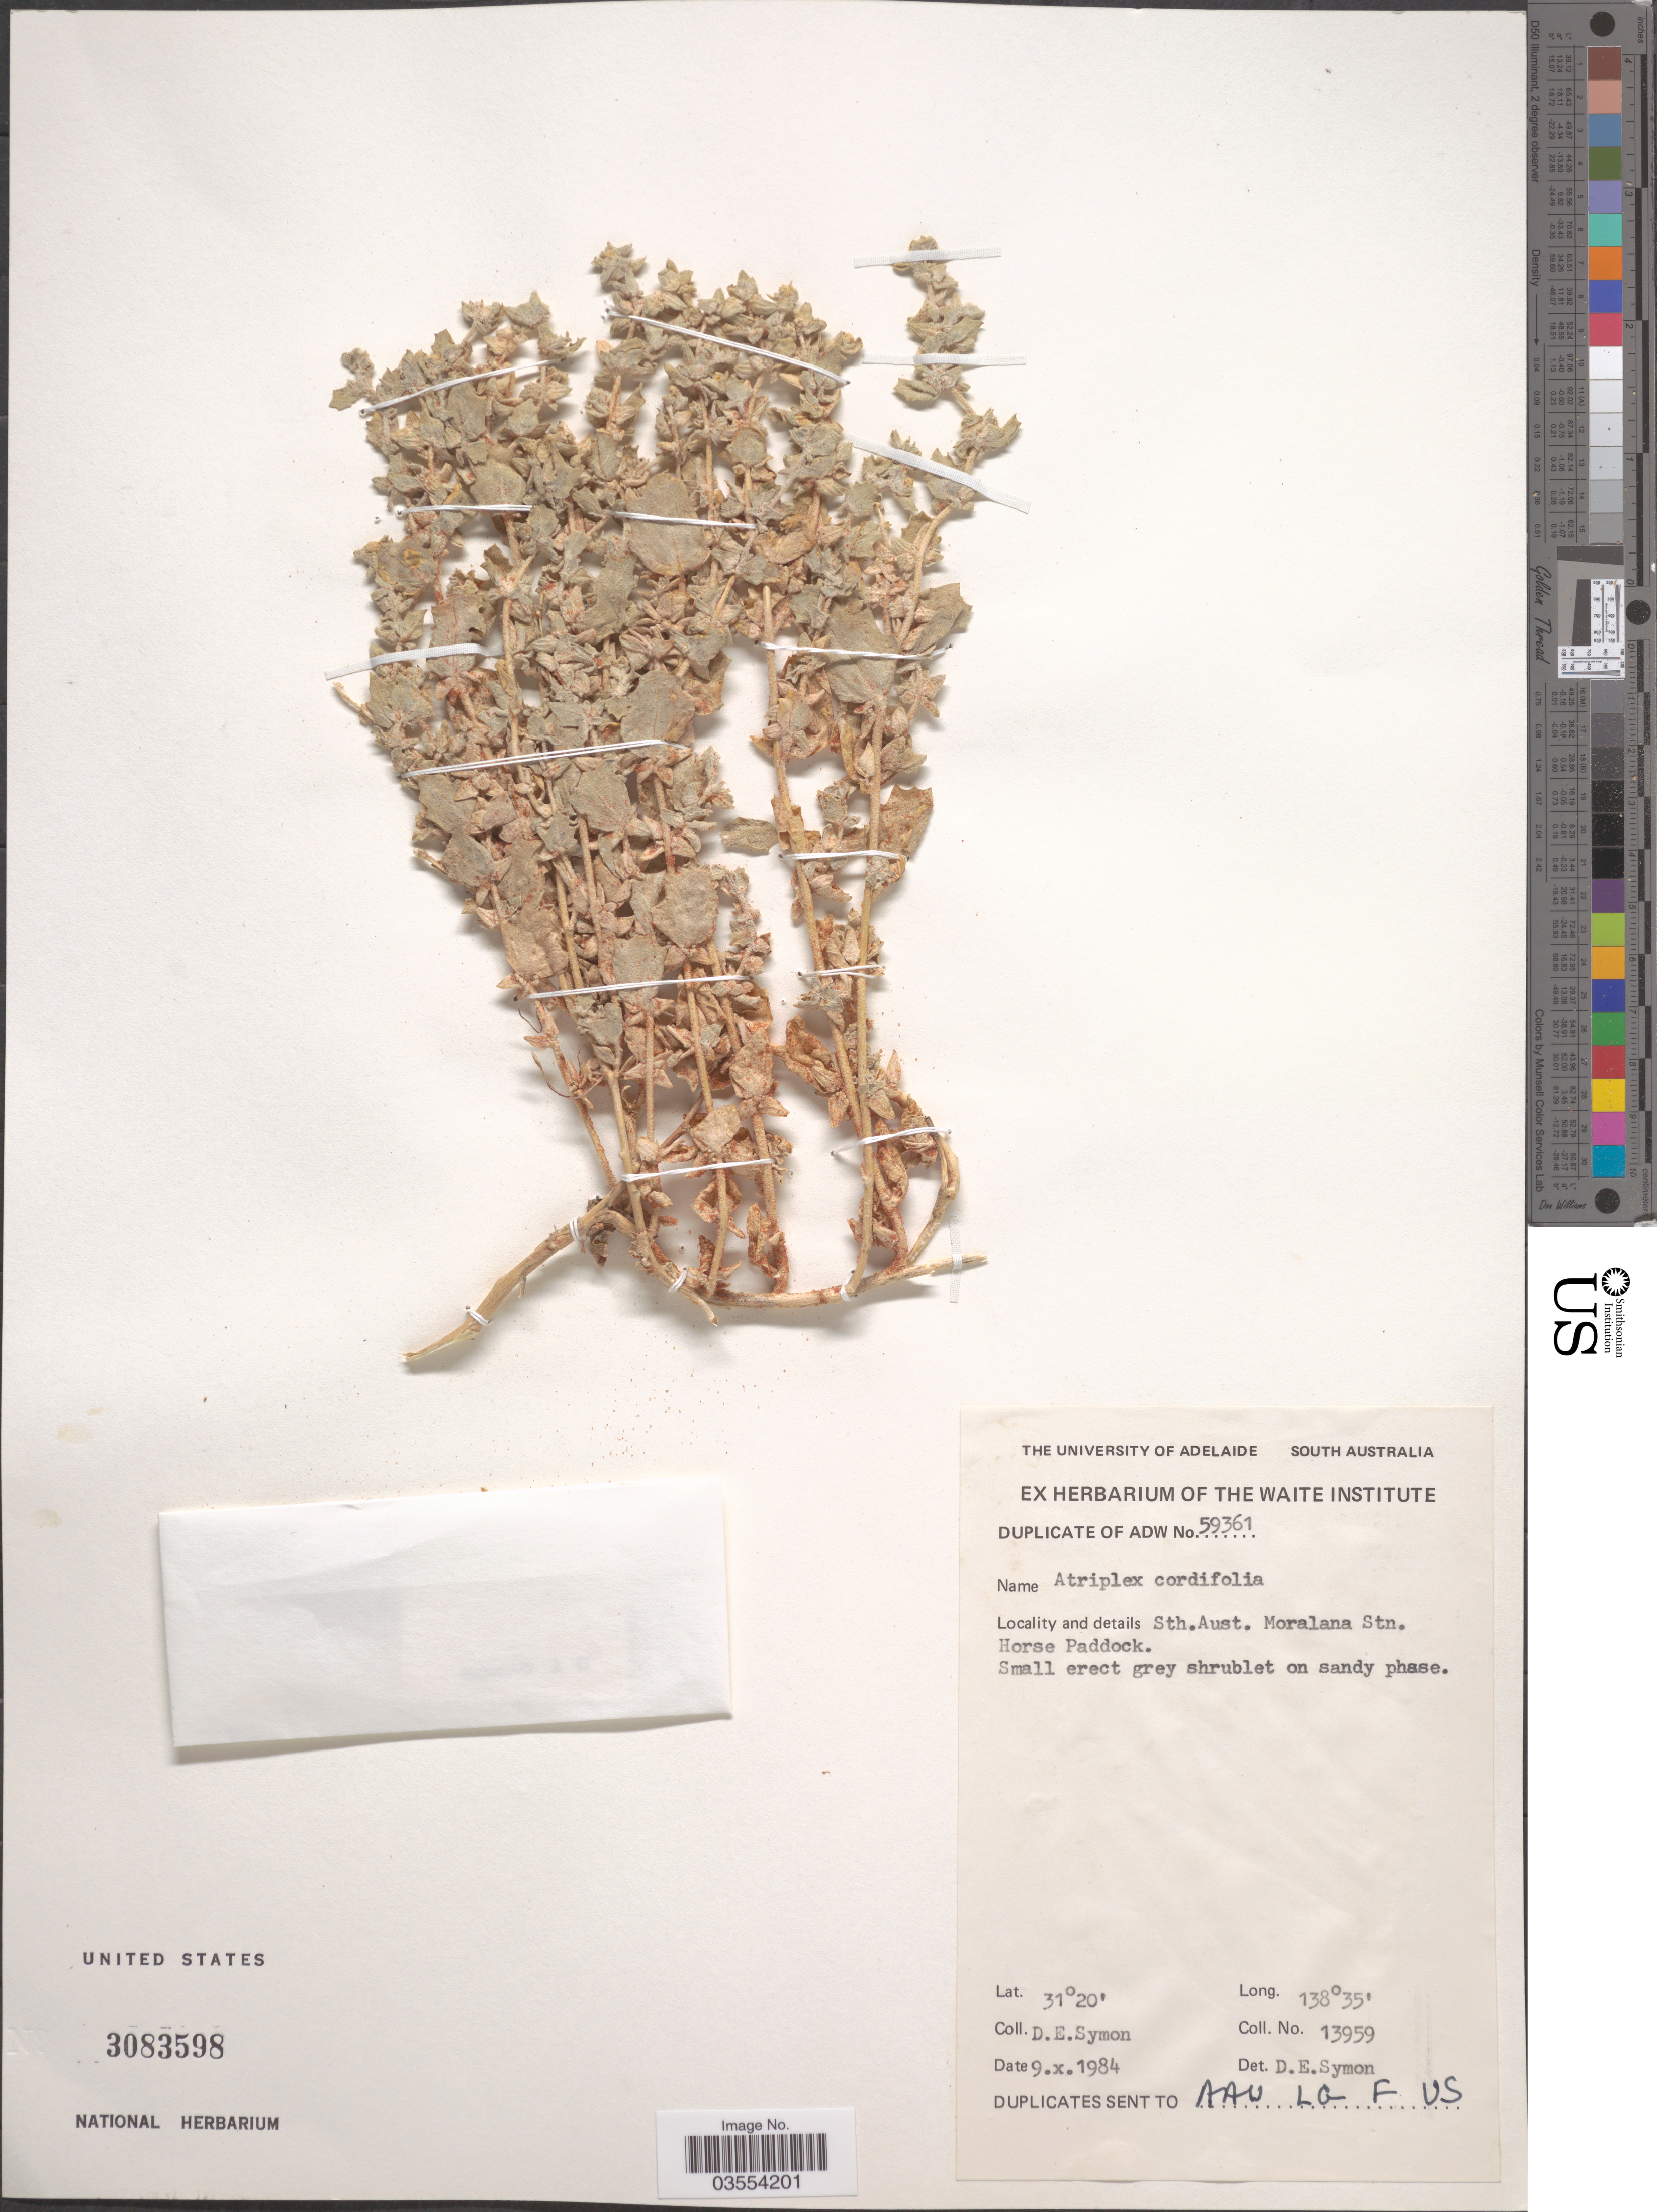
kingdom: Plantae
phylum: Tracheophyta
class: Magnoliopsida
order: Caryophyllales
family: Amaranthaceae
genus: Atriplex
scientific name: Atriplex cordifolia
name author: J. Black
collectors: D. Symon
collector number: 13959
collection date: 1984-10-09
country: Australia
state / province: South Australia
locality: Moralana Stn. Horse Paddock.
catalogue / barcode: US 3083598